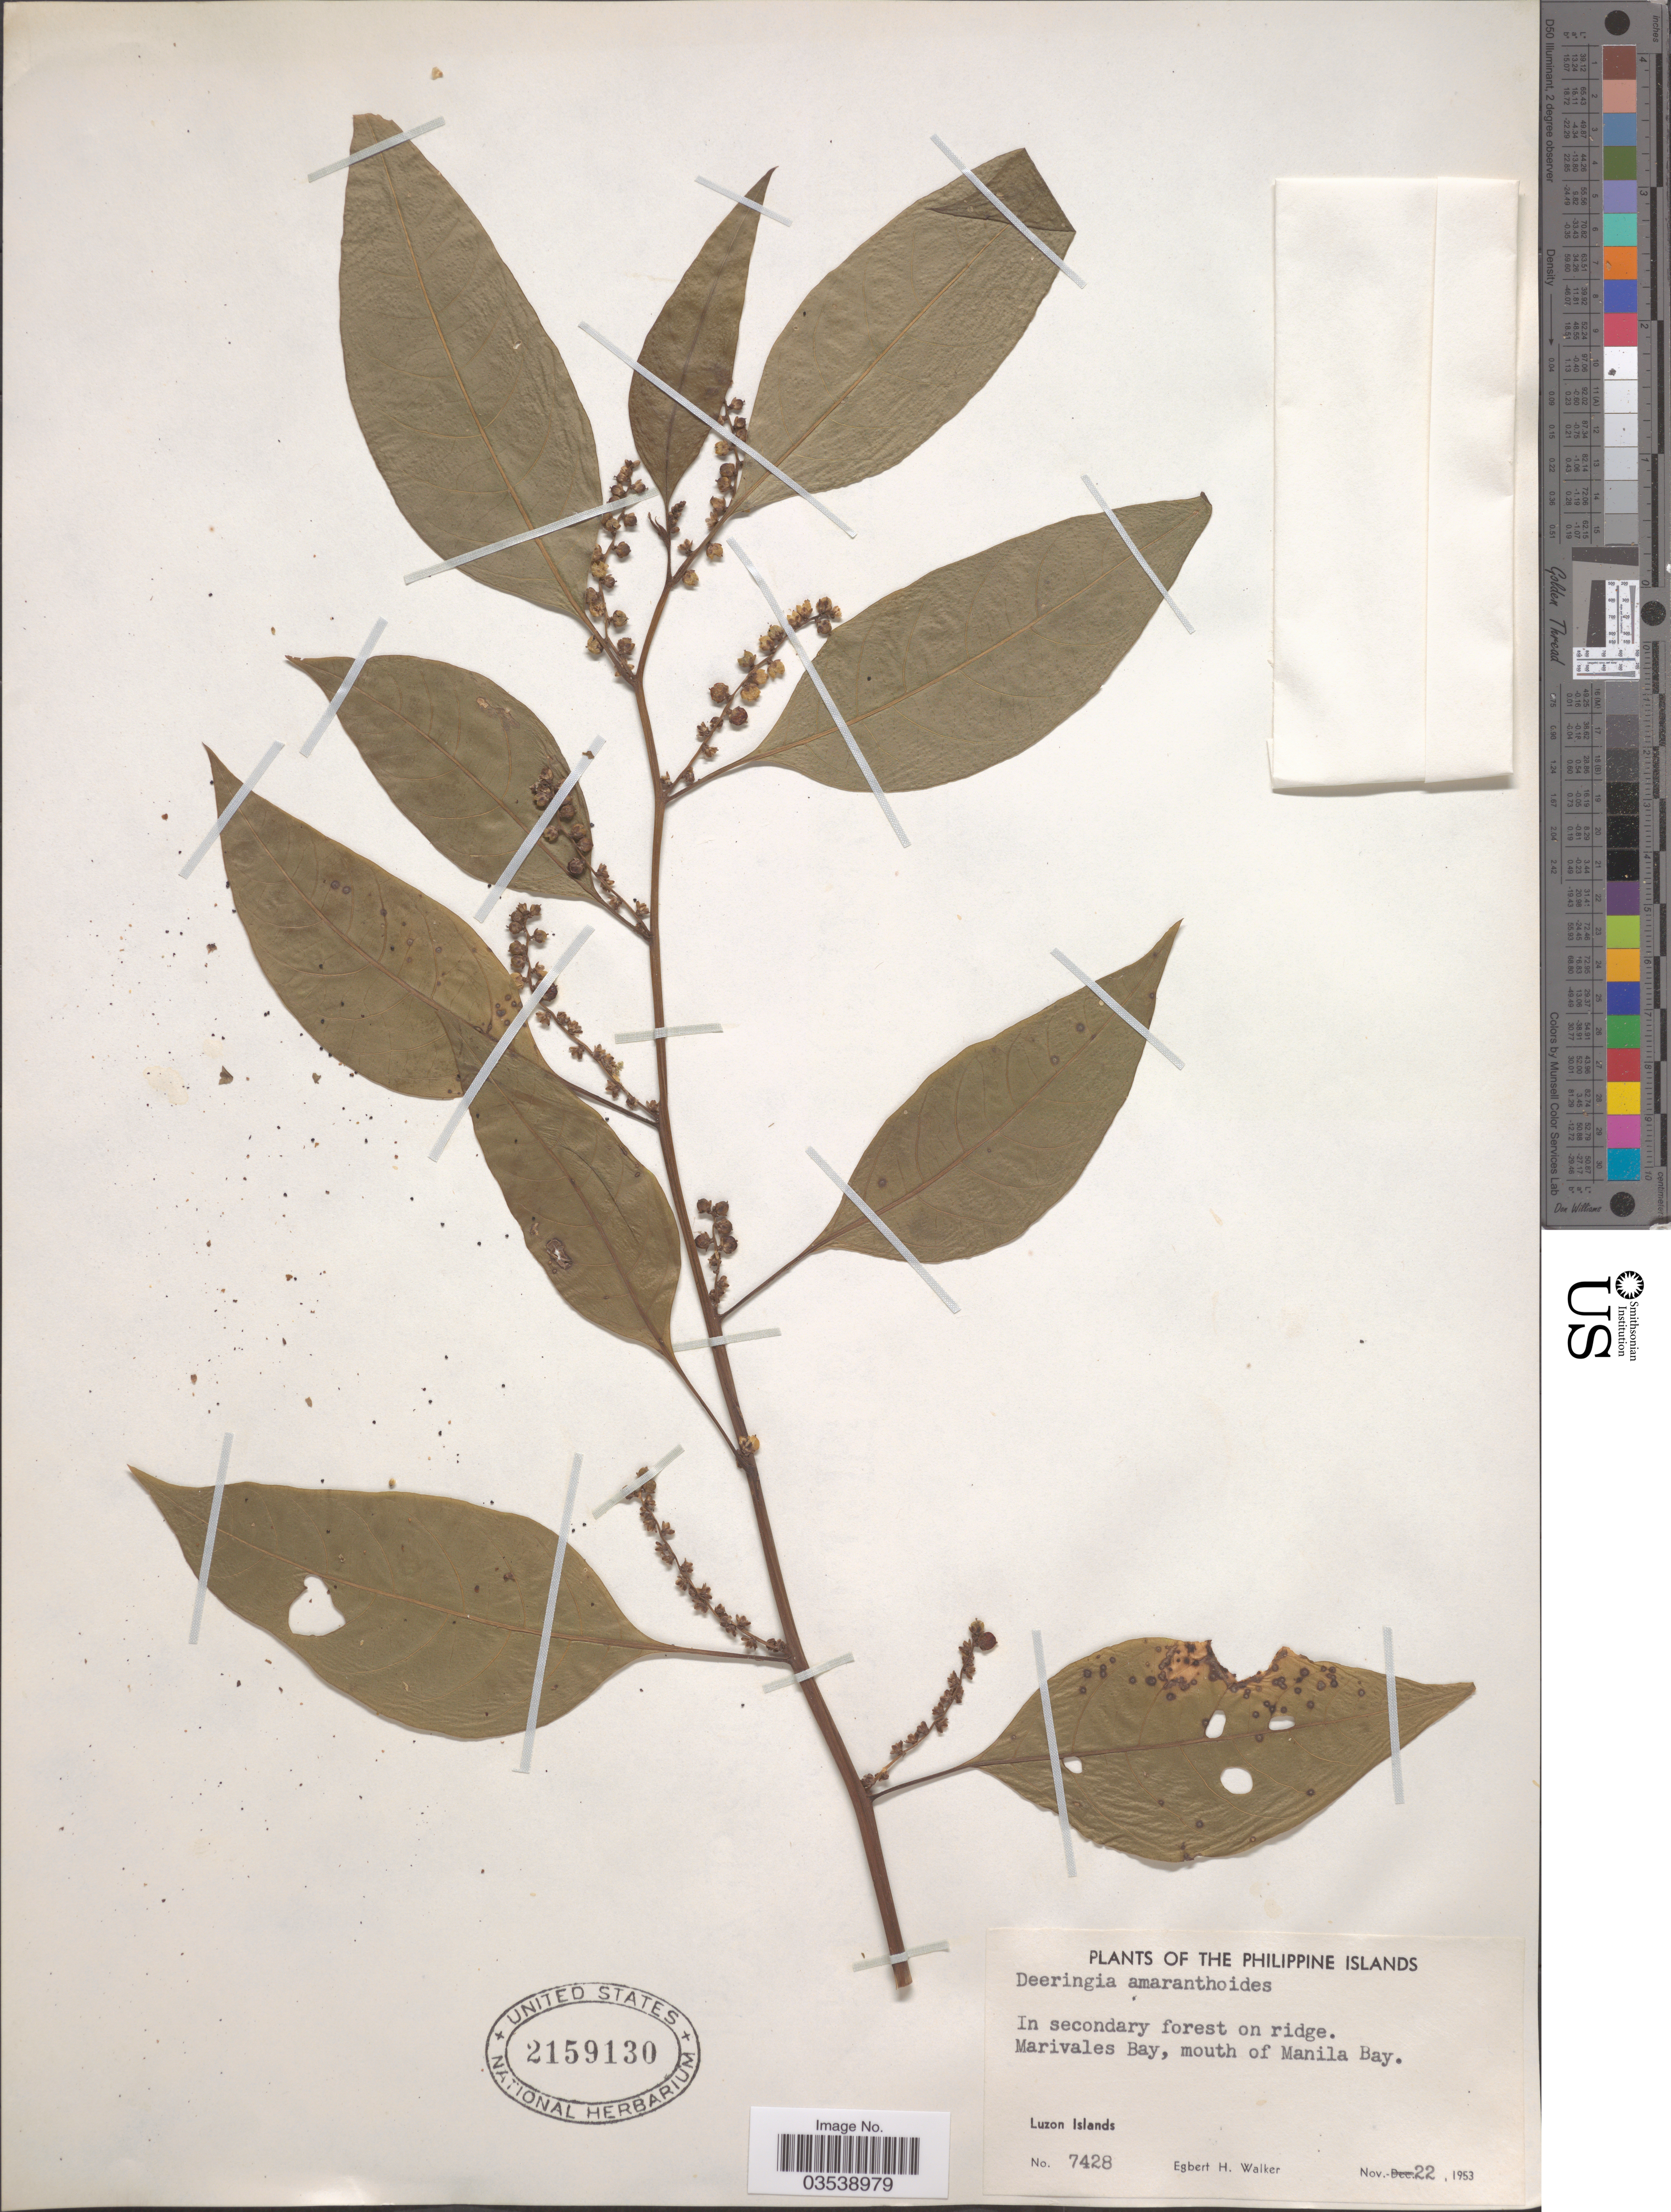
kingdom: Plantae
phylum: Tracheophyta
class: Magnoliopsida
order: Caryophyllales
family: Amaranthaceae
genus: Deeringia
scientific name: Deeringia polysperma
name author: (Roxb.) Moq.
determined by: Strong, Mark T., (BOT), Smithsonian Institution - National Museum of Natural History (UNITED STATES)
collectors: E. H. Walker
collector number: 7428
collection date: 1953-11-22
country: Philippines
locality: Marivales Bay, mouth of Manila Bay. Luzon Islands.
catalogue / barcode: US 2159130